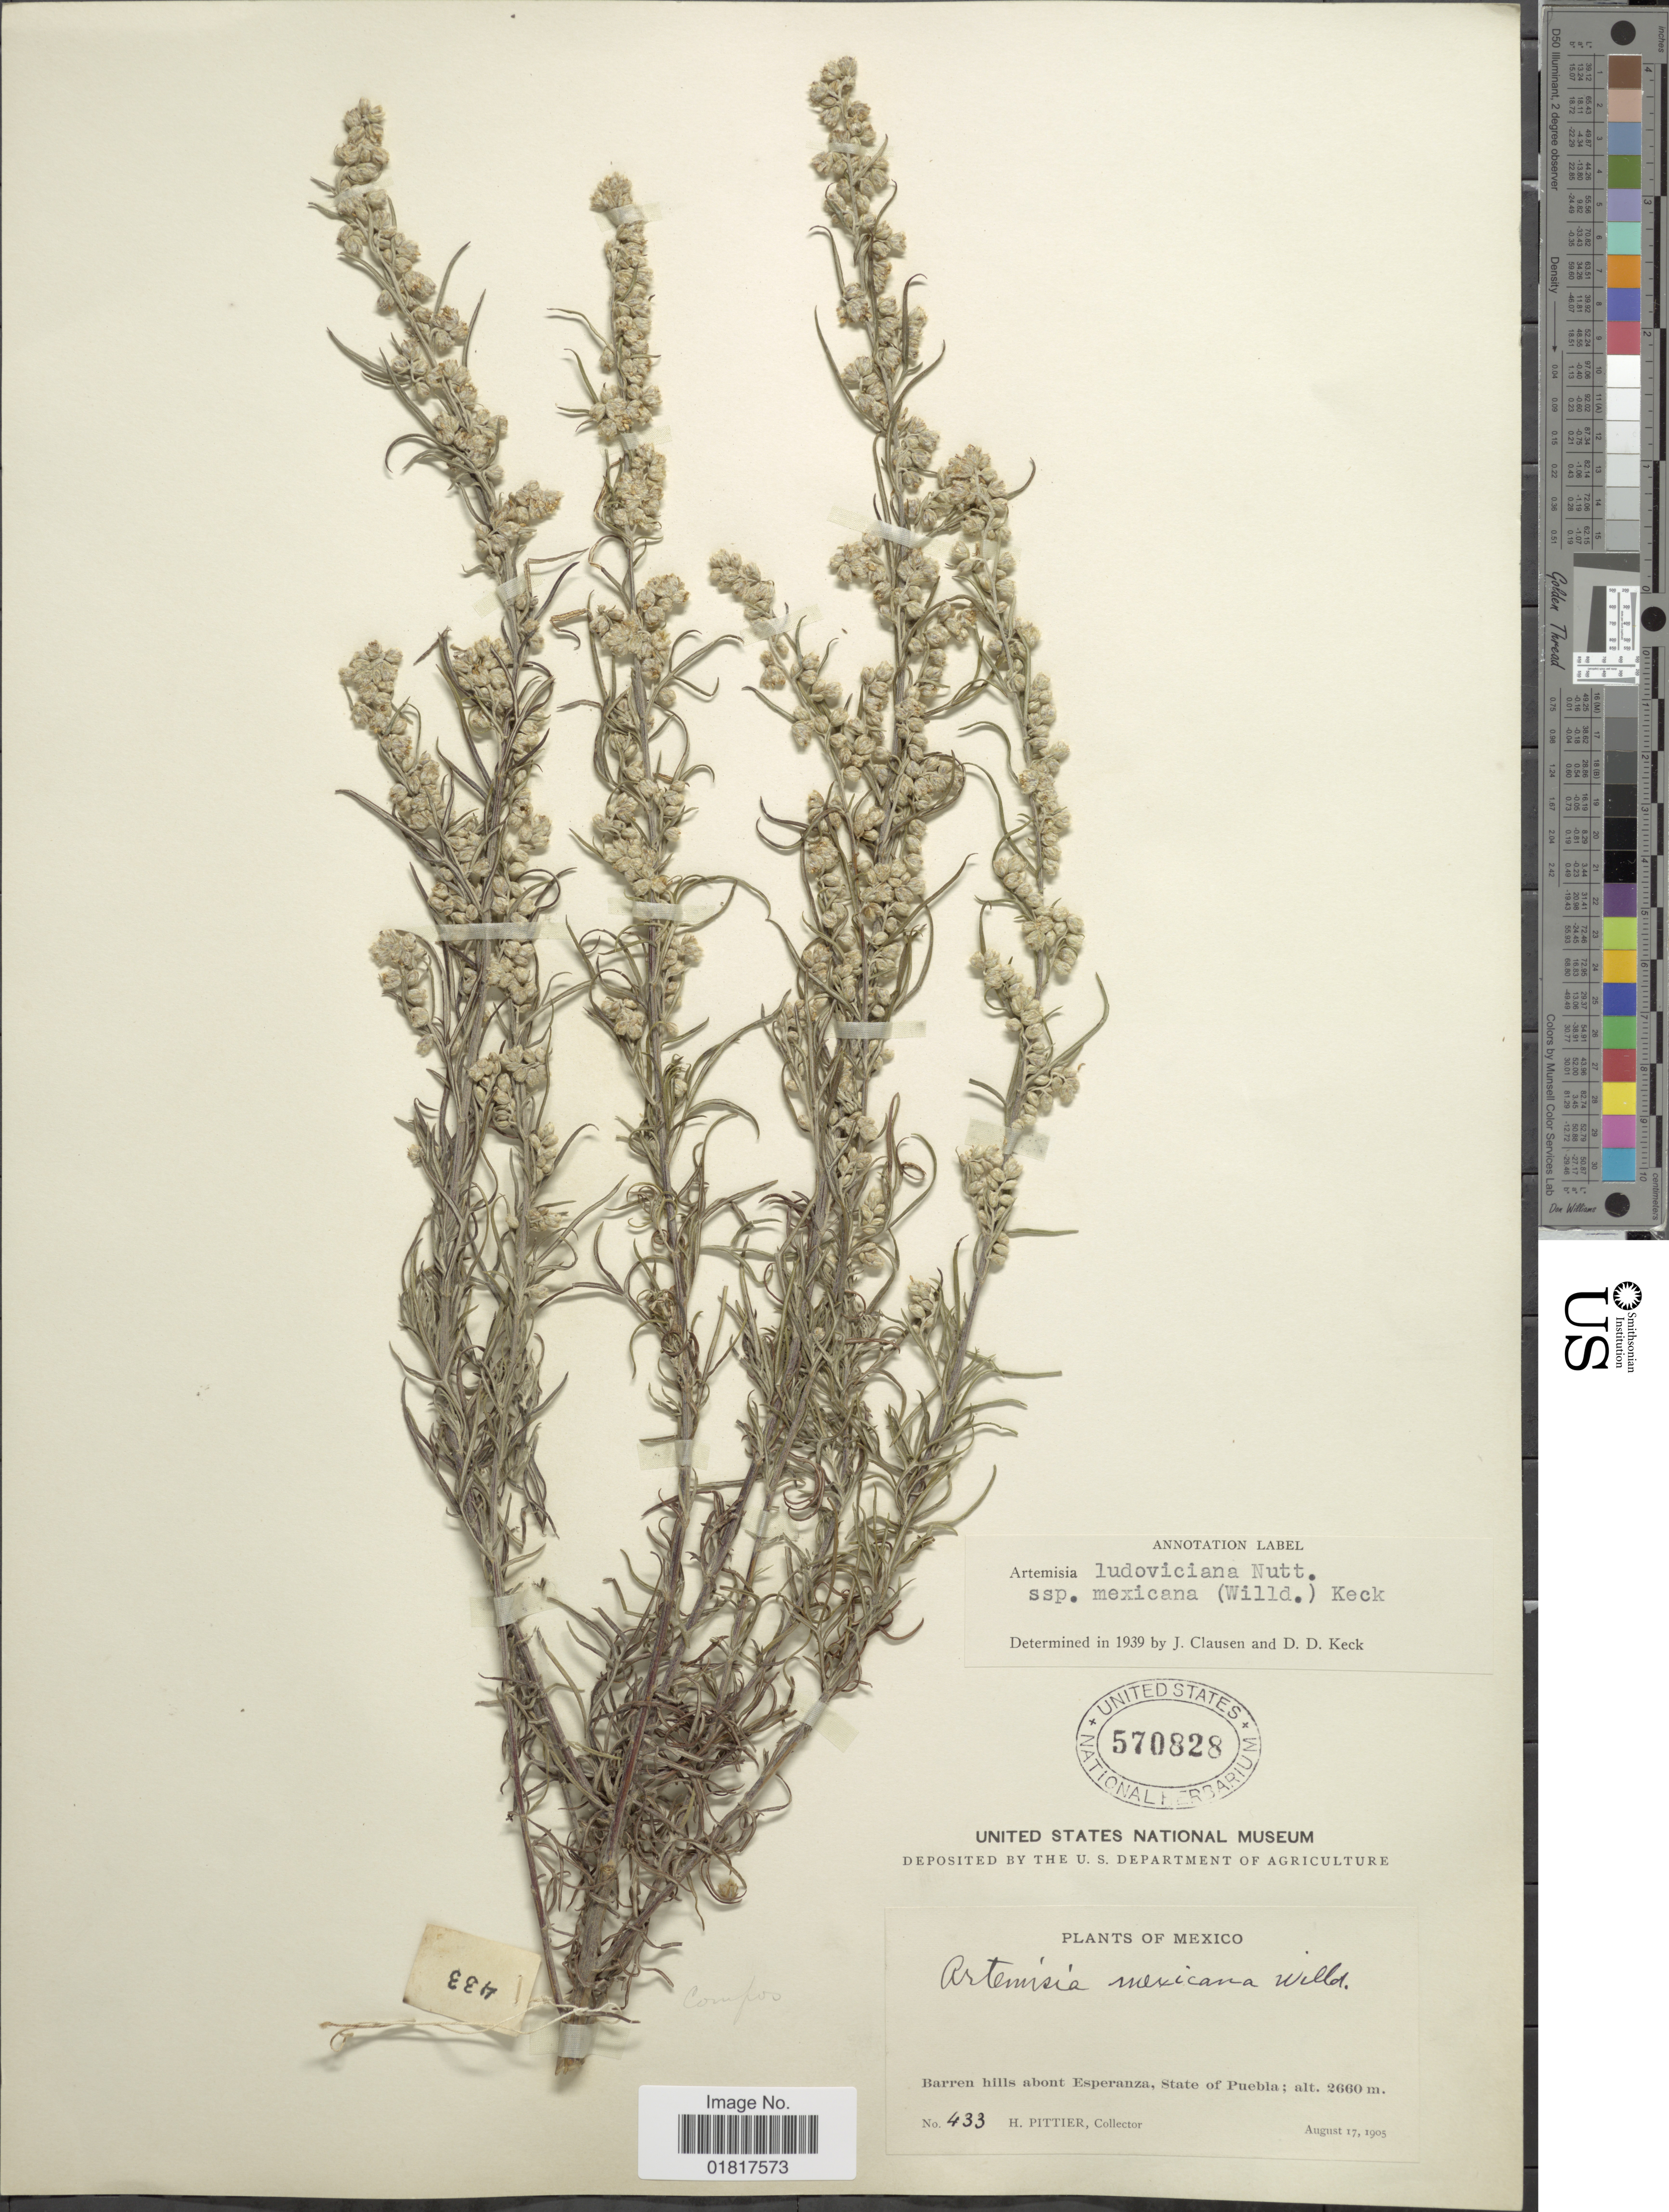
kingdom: Plantae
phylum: Tracheophyta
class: Magnoliopsida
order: Asterales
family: Asteraceae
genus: Artemisia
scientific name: Artemisia ludoviciana subsp. mexicana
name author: (Willd. ex Spreng.) D.D. Keck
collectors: H. F. Pittier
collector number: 433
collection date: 1905-08-17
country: Mexico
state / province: Puebla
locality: Barren hills abont Esperanza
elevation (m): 2660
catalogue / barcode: US 570828